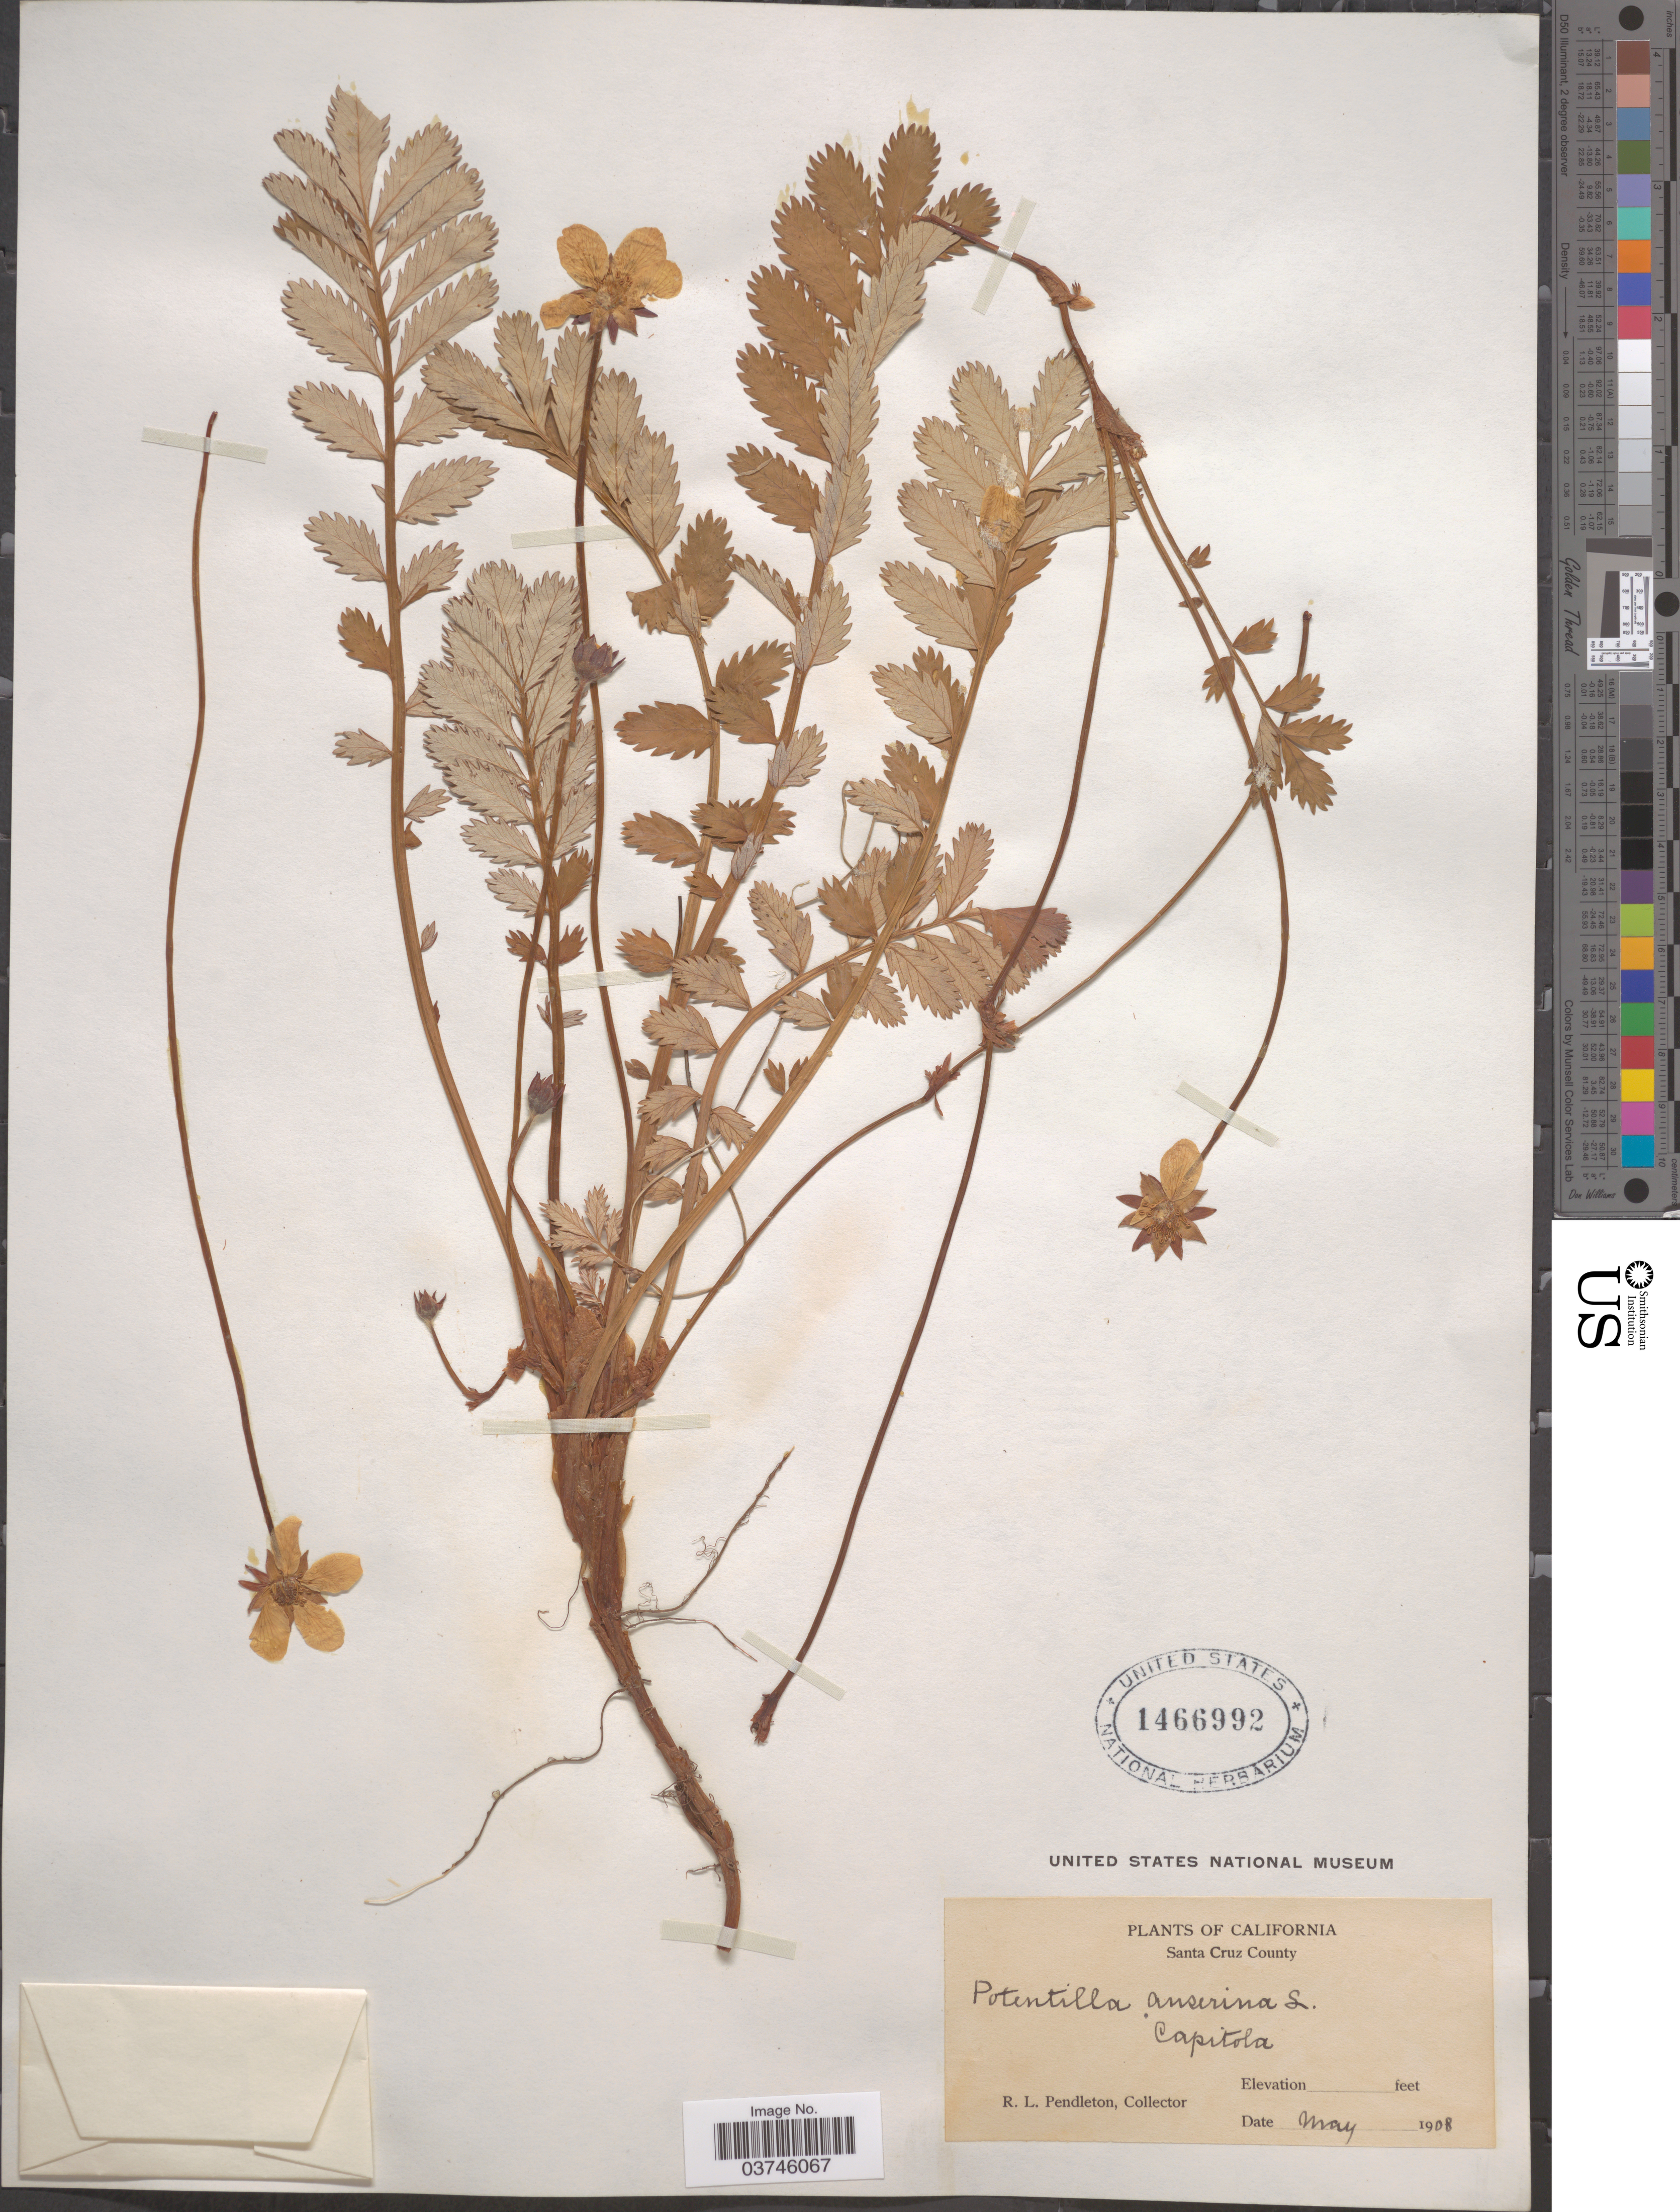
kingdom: Plantae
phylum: Tracheophyta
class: Magnoliopsida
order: Rosales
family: Rosaceae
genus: Argentina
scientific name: Argentina pacifica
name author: (Howell) Rydb.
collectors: R. Pendleton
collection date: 1908-05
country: United States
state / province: California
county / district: Santa Cruz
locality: Santa Cruz County.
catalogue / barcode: US 1466992